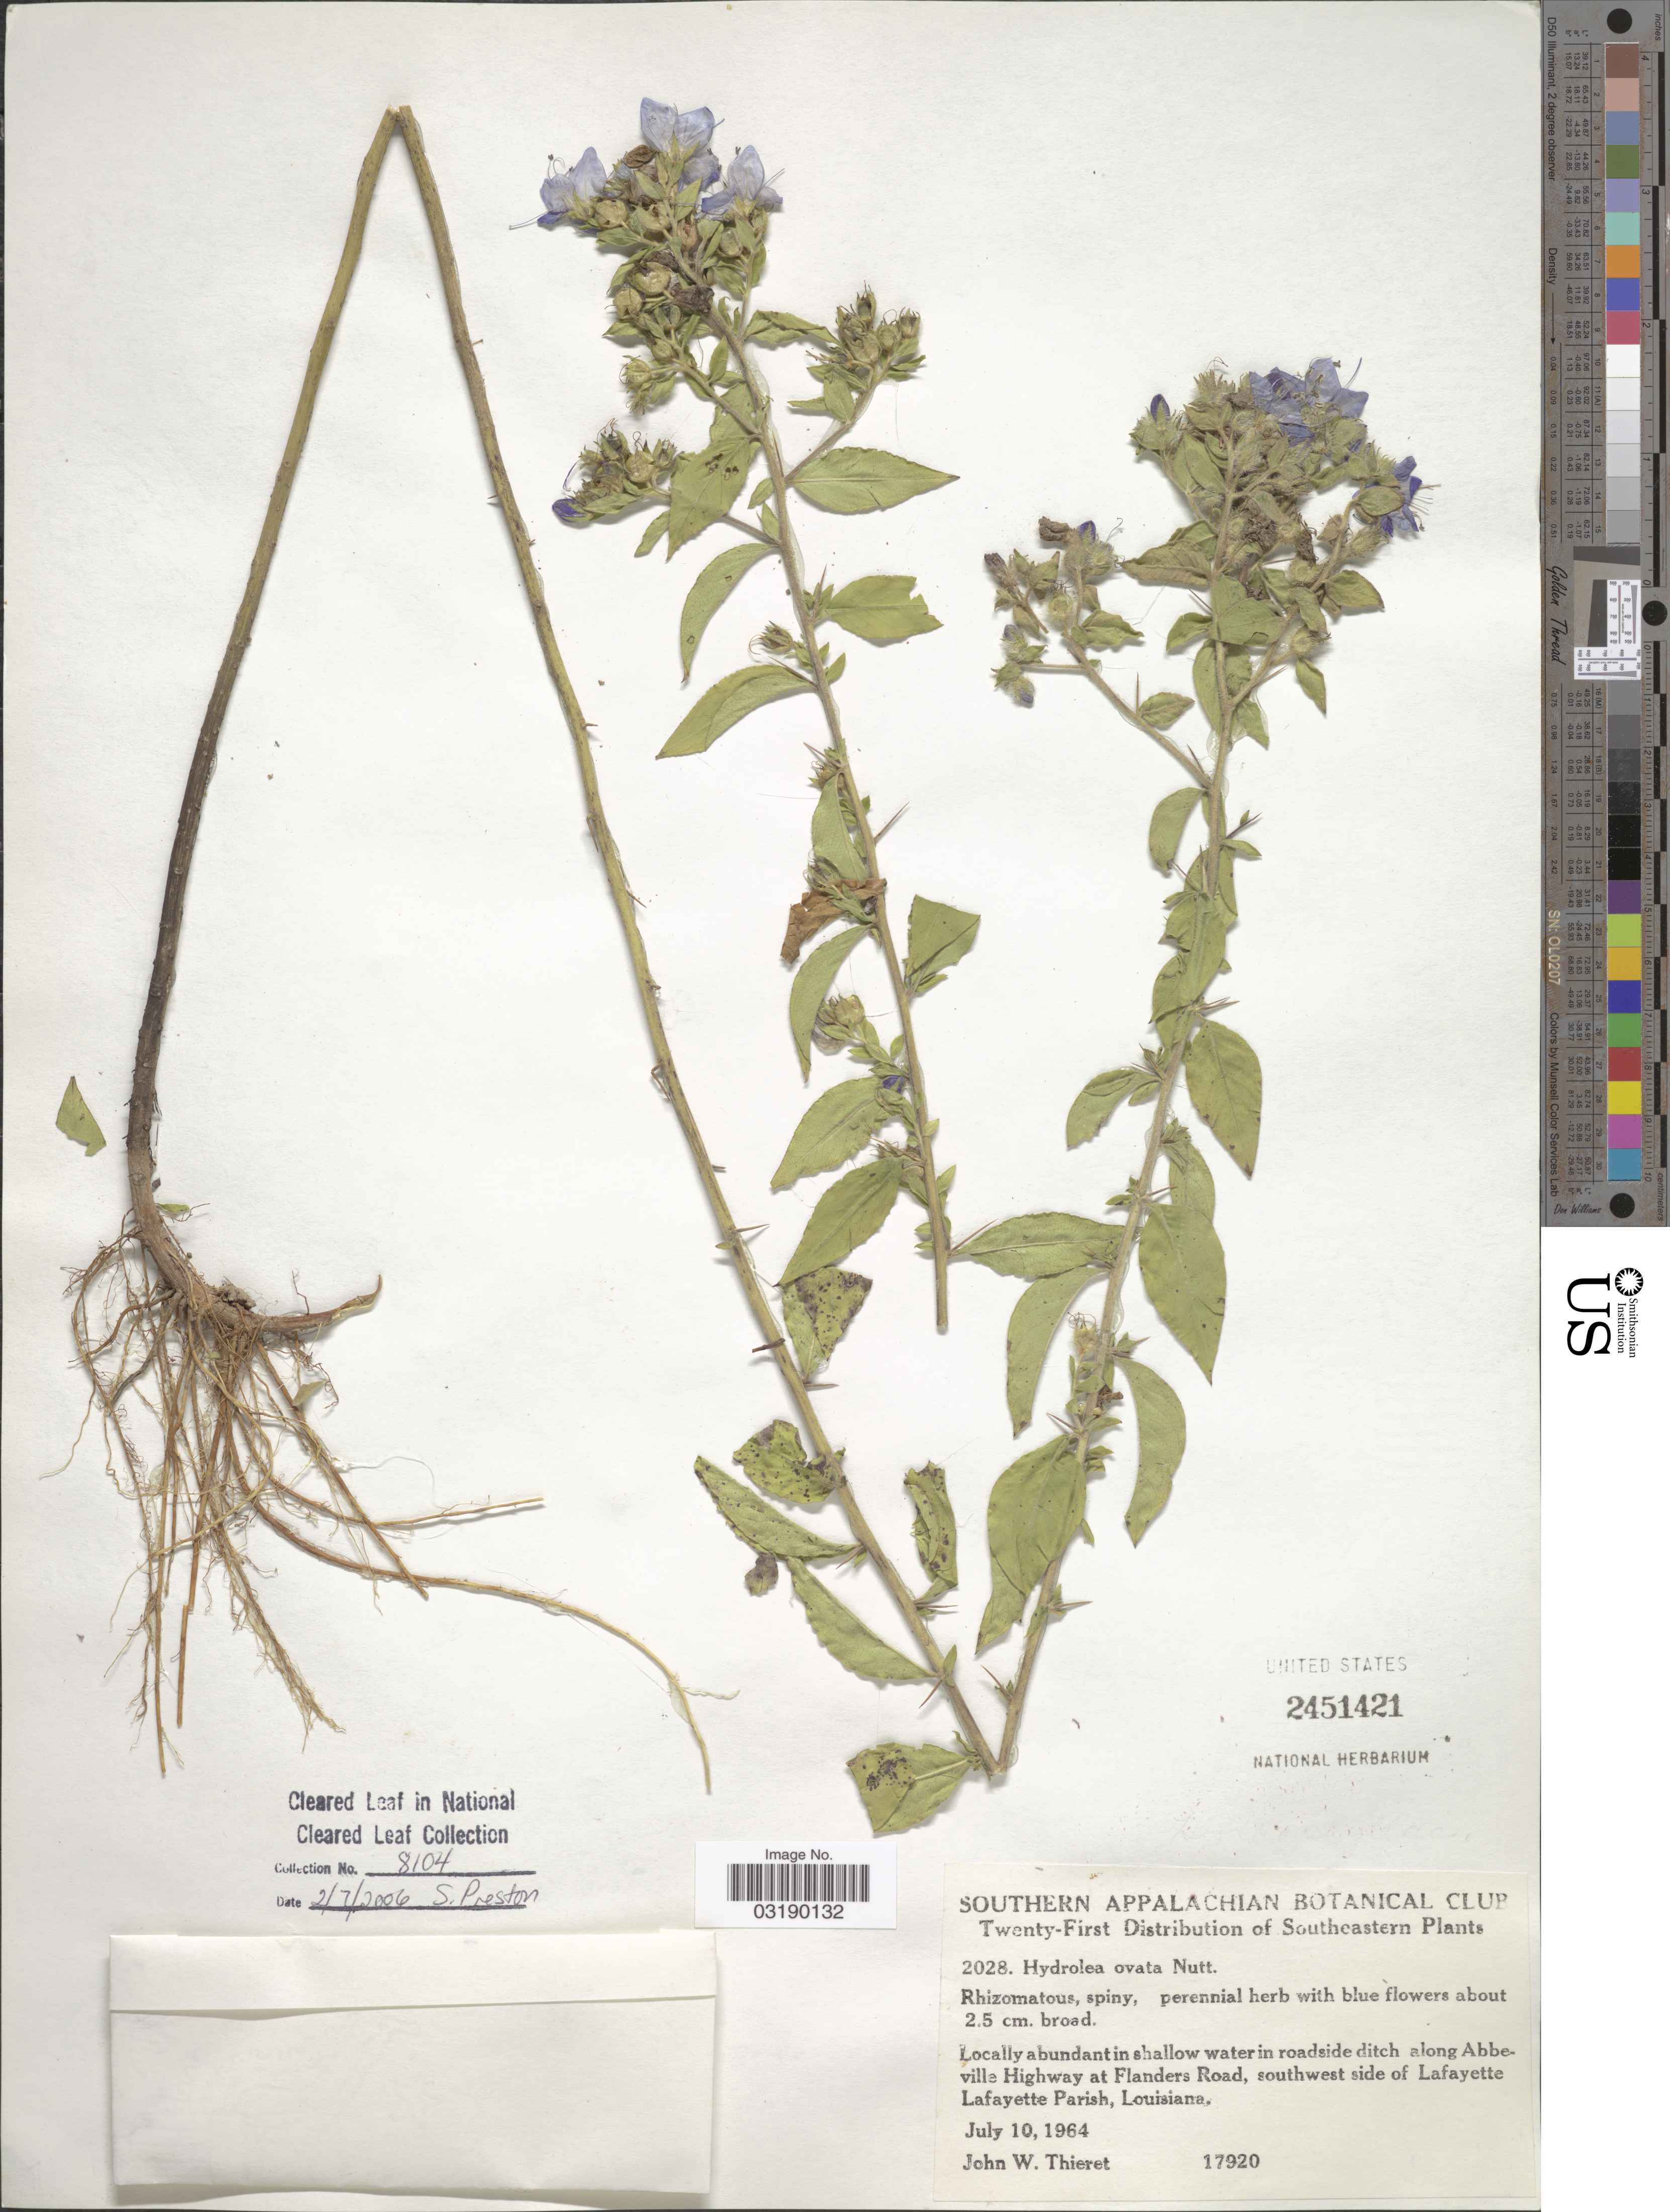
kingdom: Plantae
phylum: Tracheophyta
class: Magnoliopsida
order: Solanales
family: Hydroleaceae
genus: Hydrolea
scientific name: Hydrolea ovata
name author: Nutt. ex Choisy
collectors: J. W. Thieret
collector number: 17920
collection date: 1964-07-10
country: United States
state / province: Louisiana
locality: Along Abbeville Highway at Flanders Road, southwest side of Lafayette. Lafayette Parish.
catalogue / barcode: US 2451421